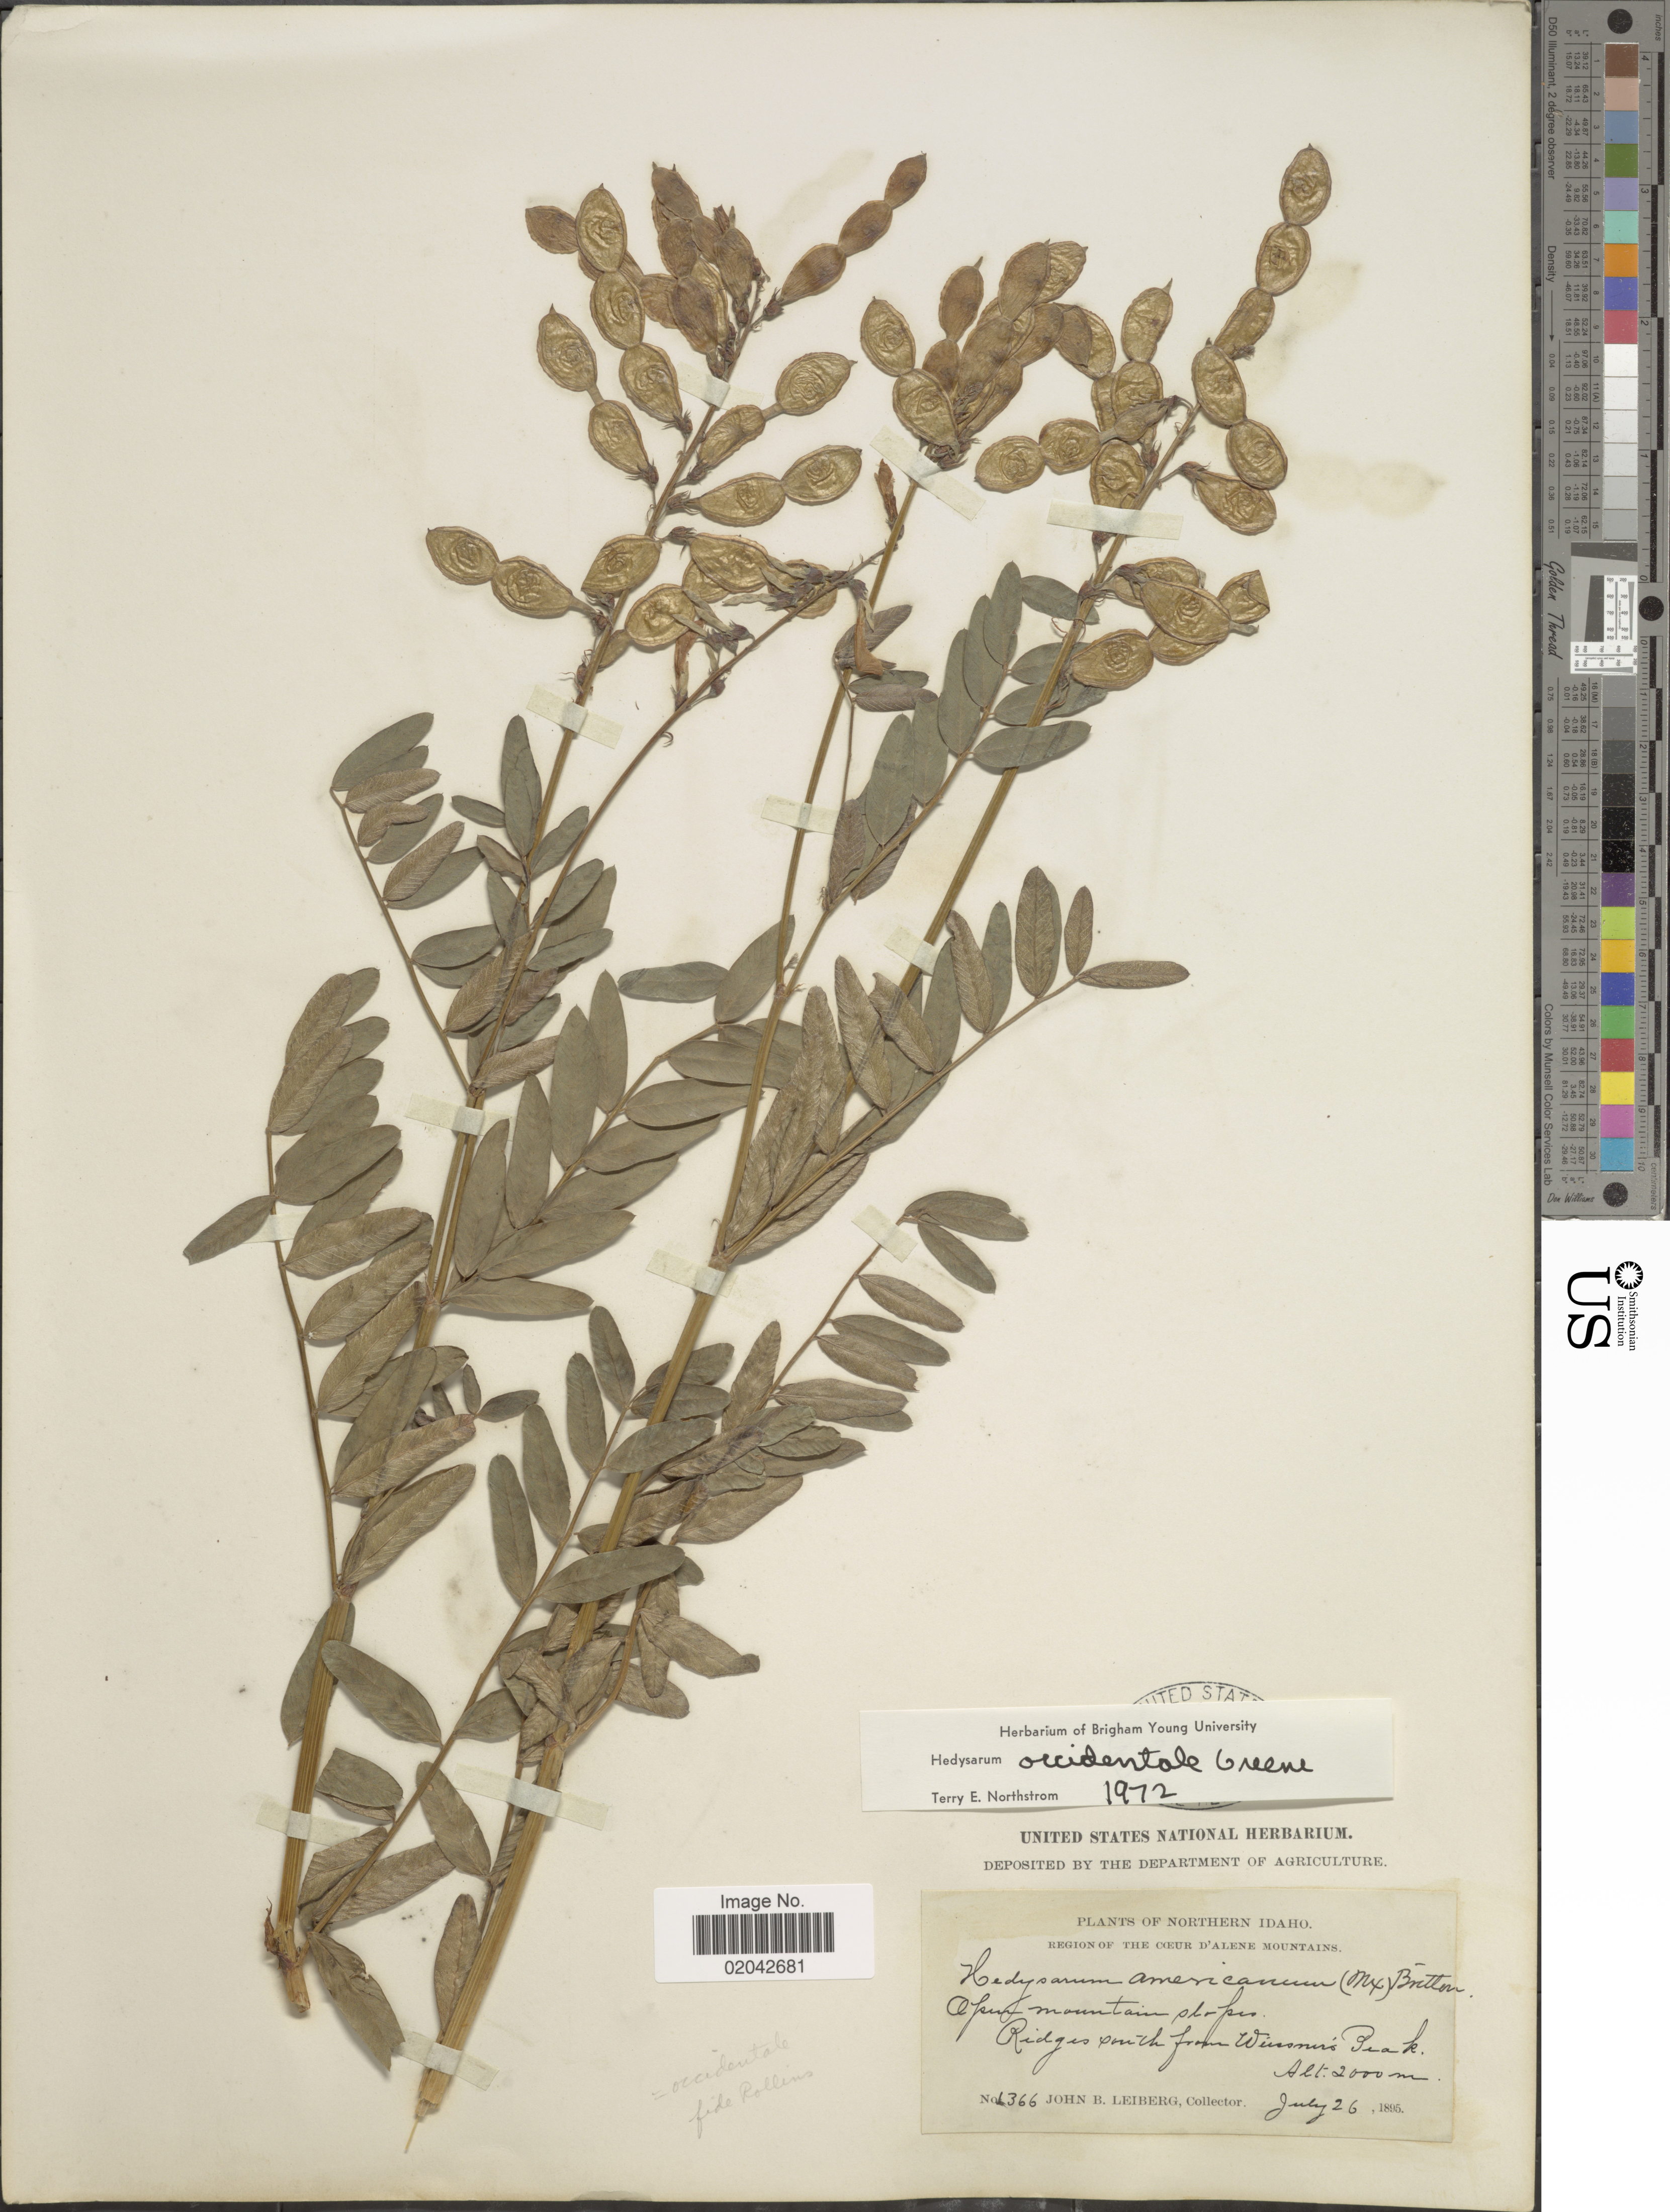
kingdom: Plantae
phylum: Tracheophyta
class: Magnoliopsida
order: Fabales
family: Fabaceae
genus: Hedysarum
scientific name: Hedysarum occidentale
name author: Greene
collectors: J. B. Leiberg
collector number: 1366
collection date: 1895-07-26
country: United States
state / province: Idaho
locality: Northern Idaho, Region of the Coeur d'Alene Mountains. Open mountain slopes, ridges south from Wiessner's Peak [Mount Wiessner].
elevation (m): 2000